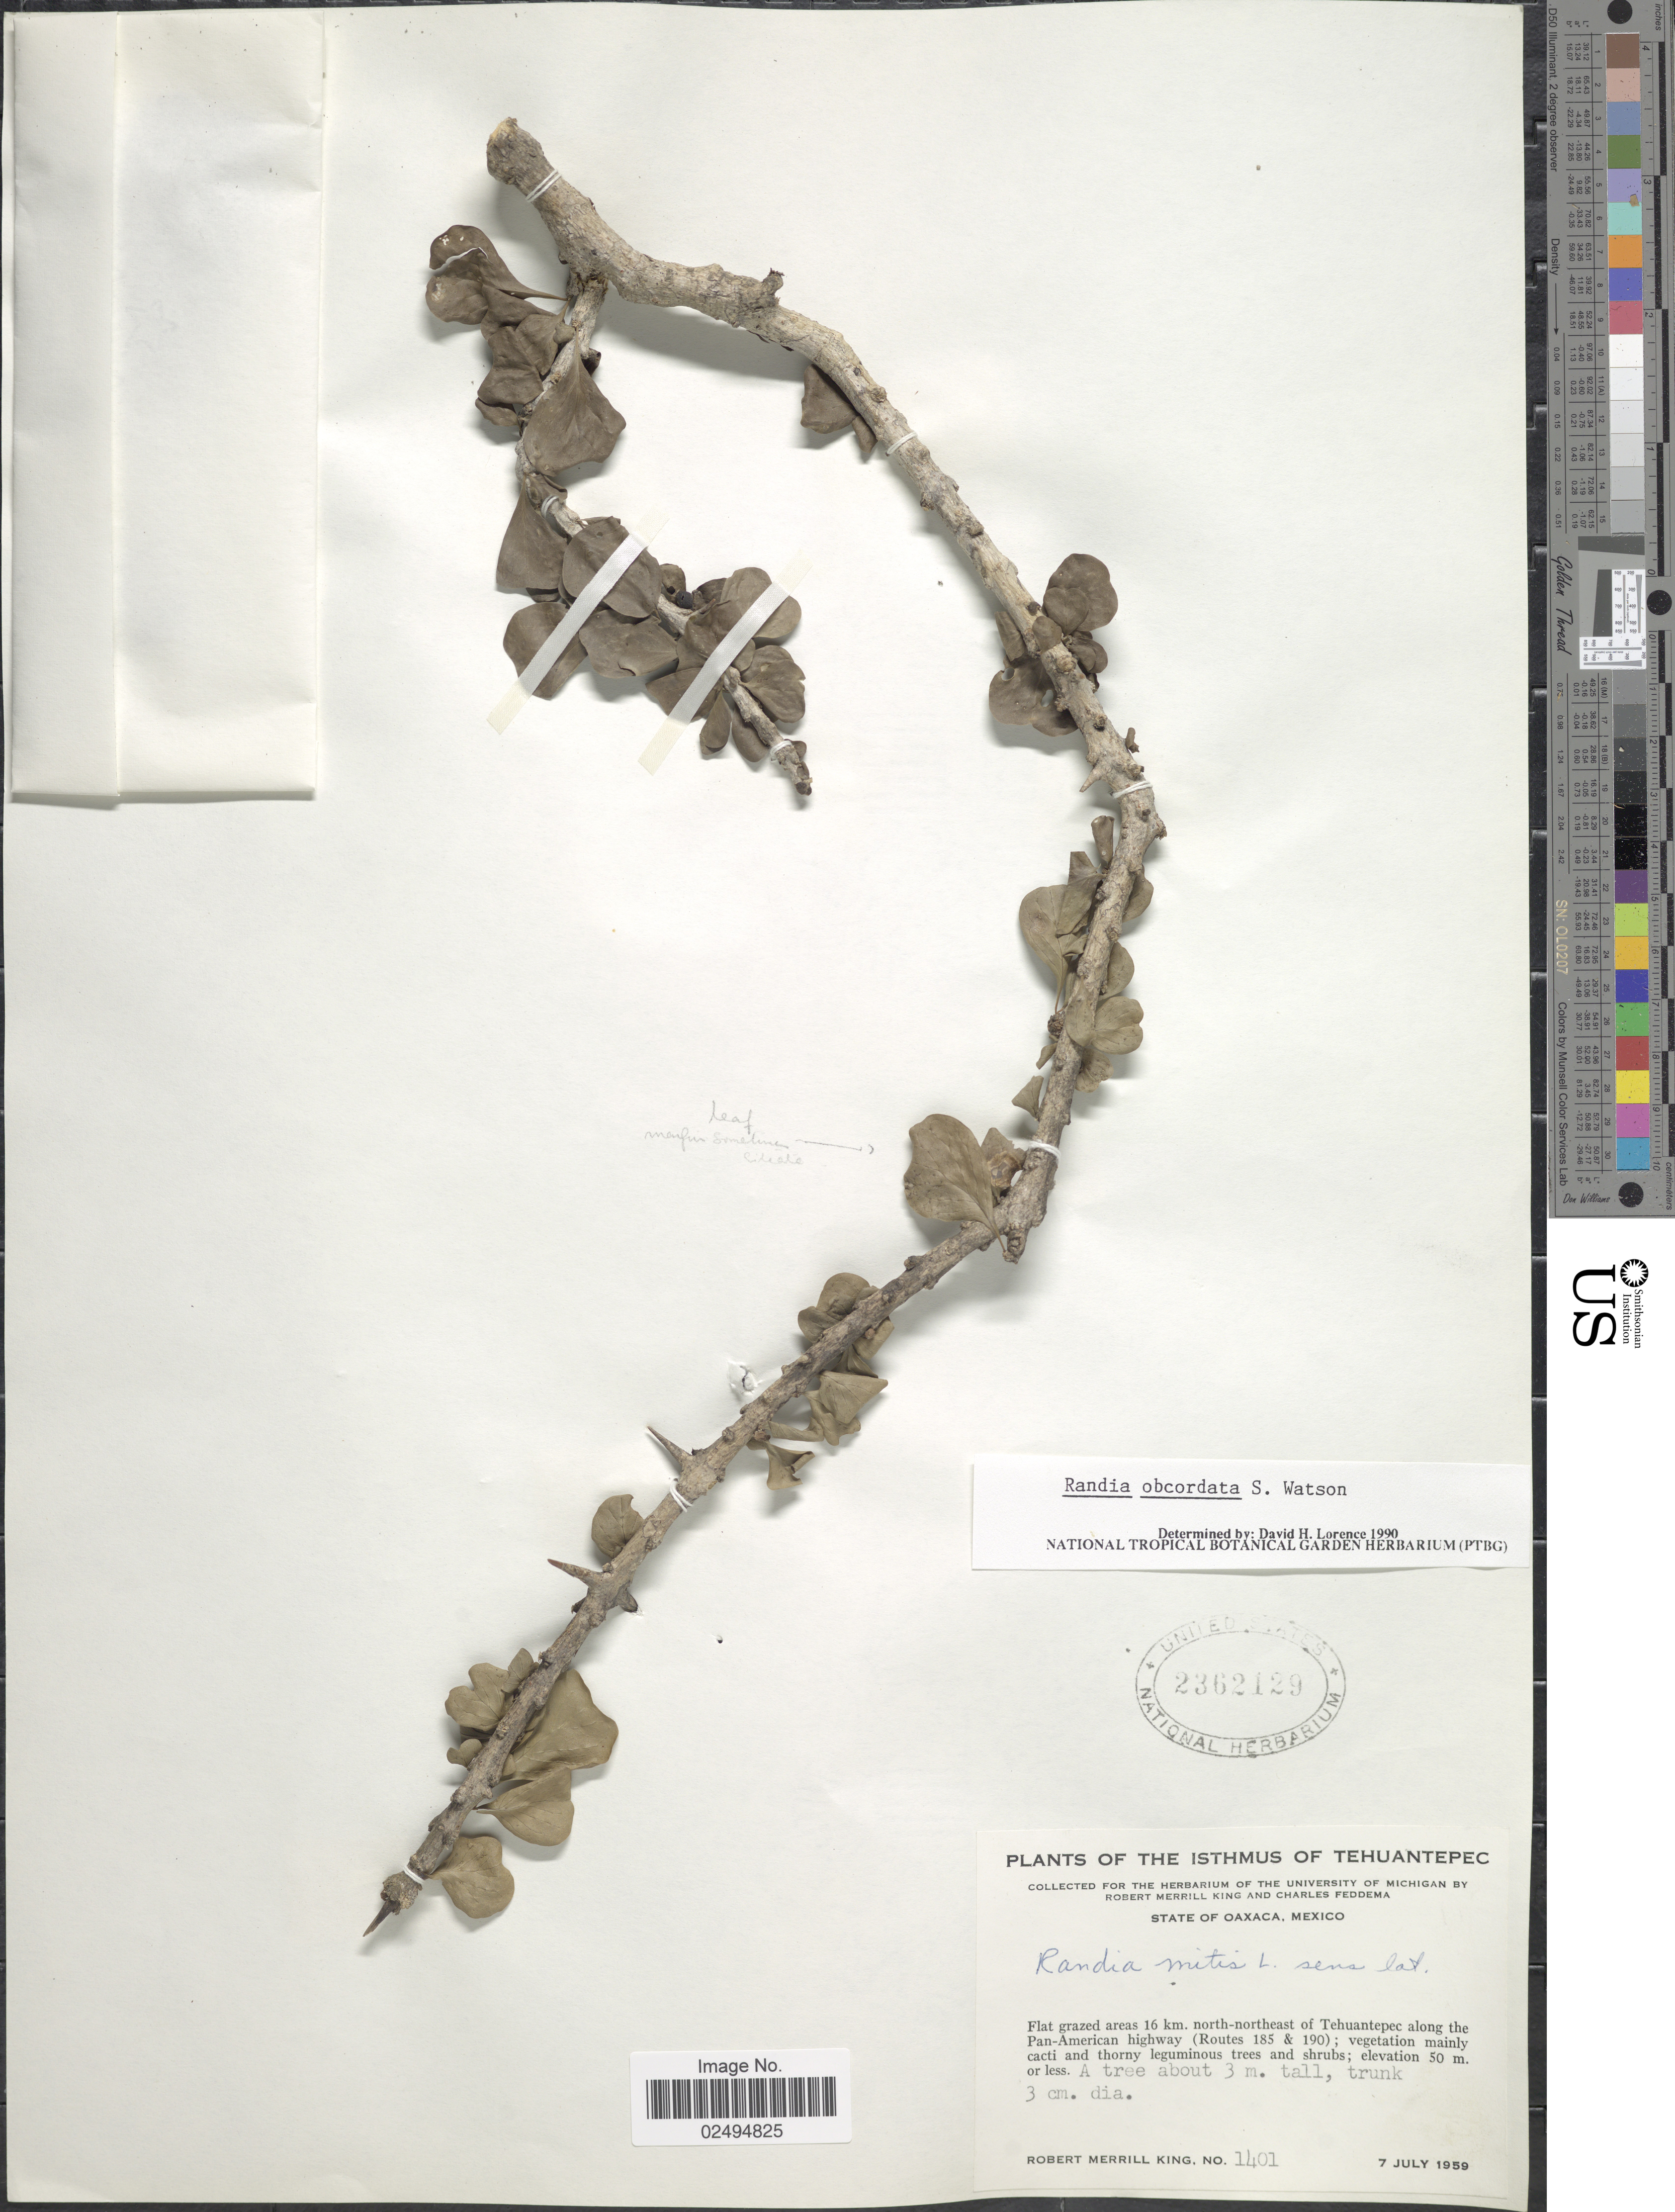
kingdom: Plantae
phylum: Tracheophyta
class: Magnoliopsida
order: Gentianales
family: Rubiaceae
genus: Randia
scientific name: Randia obcordata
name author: S. Watson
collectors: R. M. King & C. Feddema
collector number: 1401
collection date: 1959-07-07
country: Mexico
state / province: Oaxaca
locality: Isthmus of Tehuantepec, flat grazed areas 16 km. north-northeast of Tehuantepec along the Pan-American highway (Routes 185 & 190)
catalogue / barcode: US 2362129